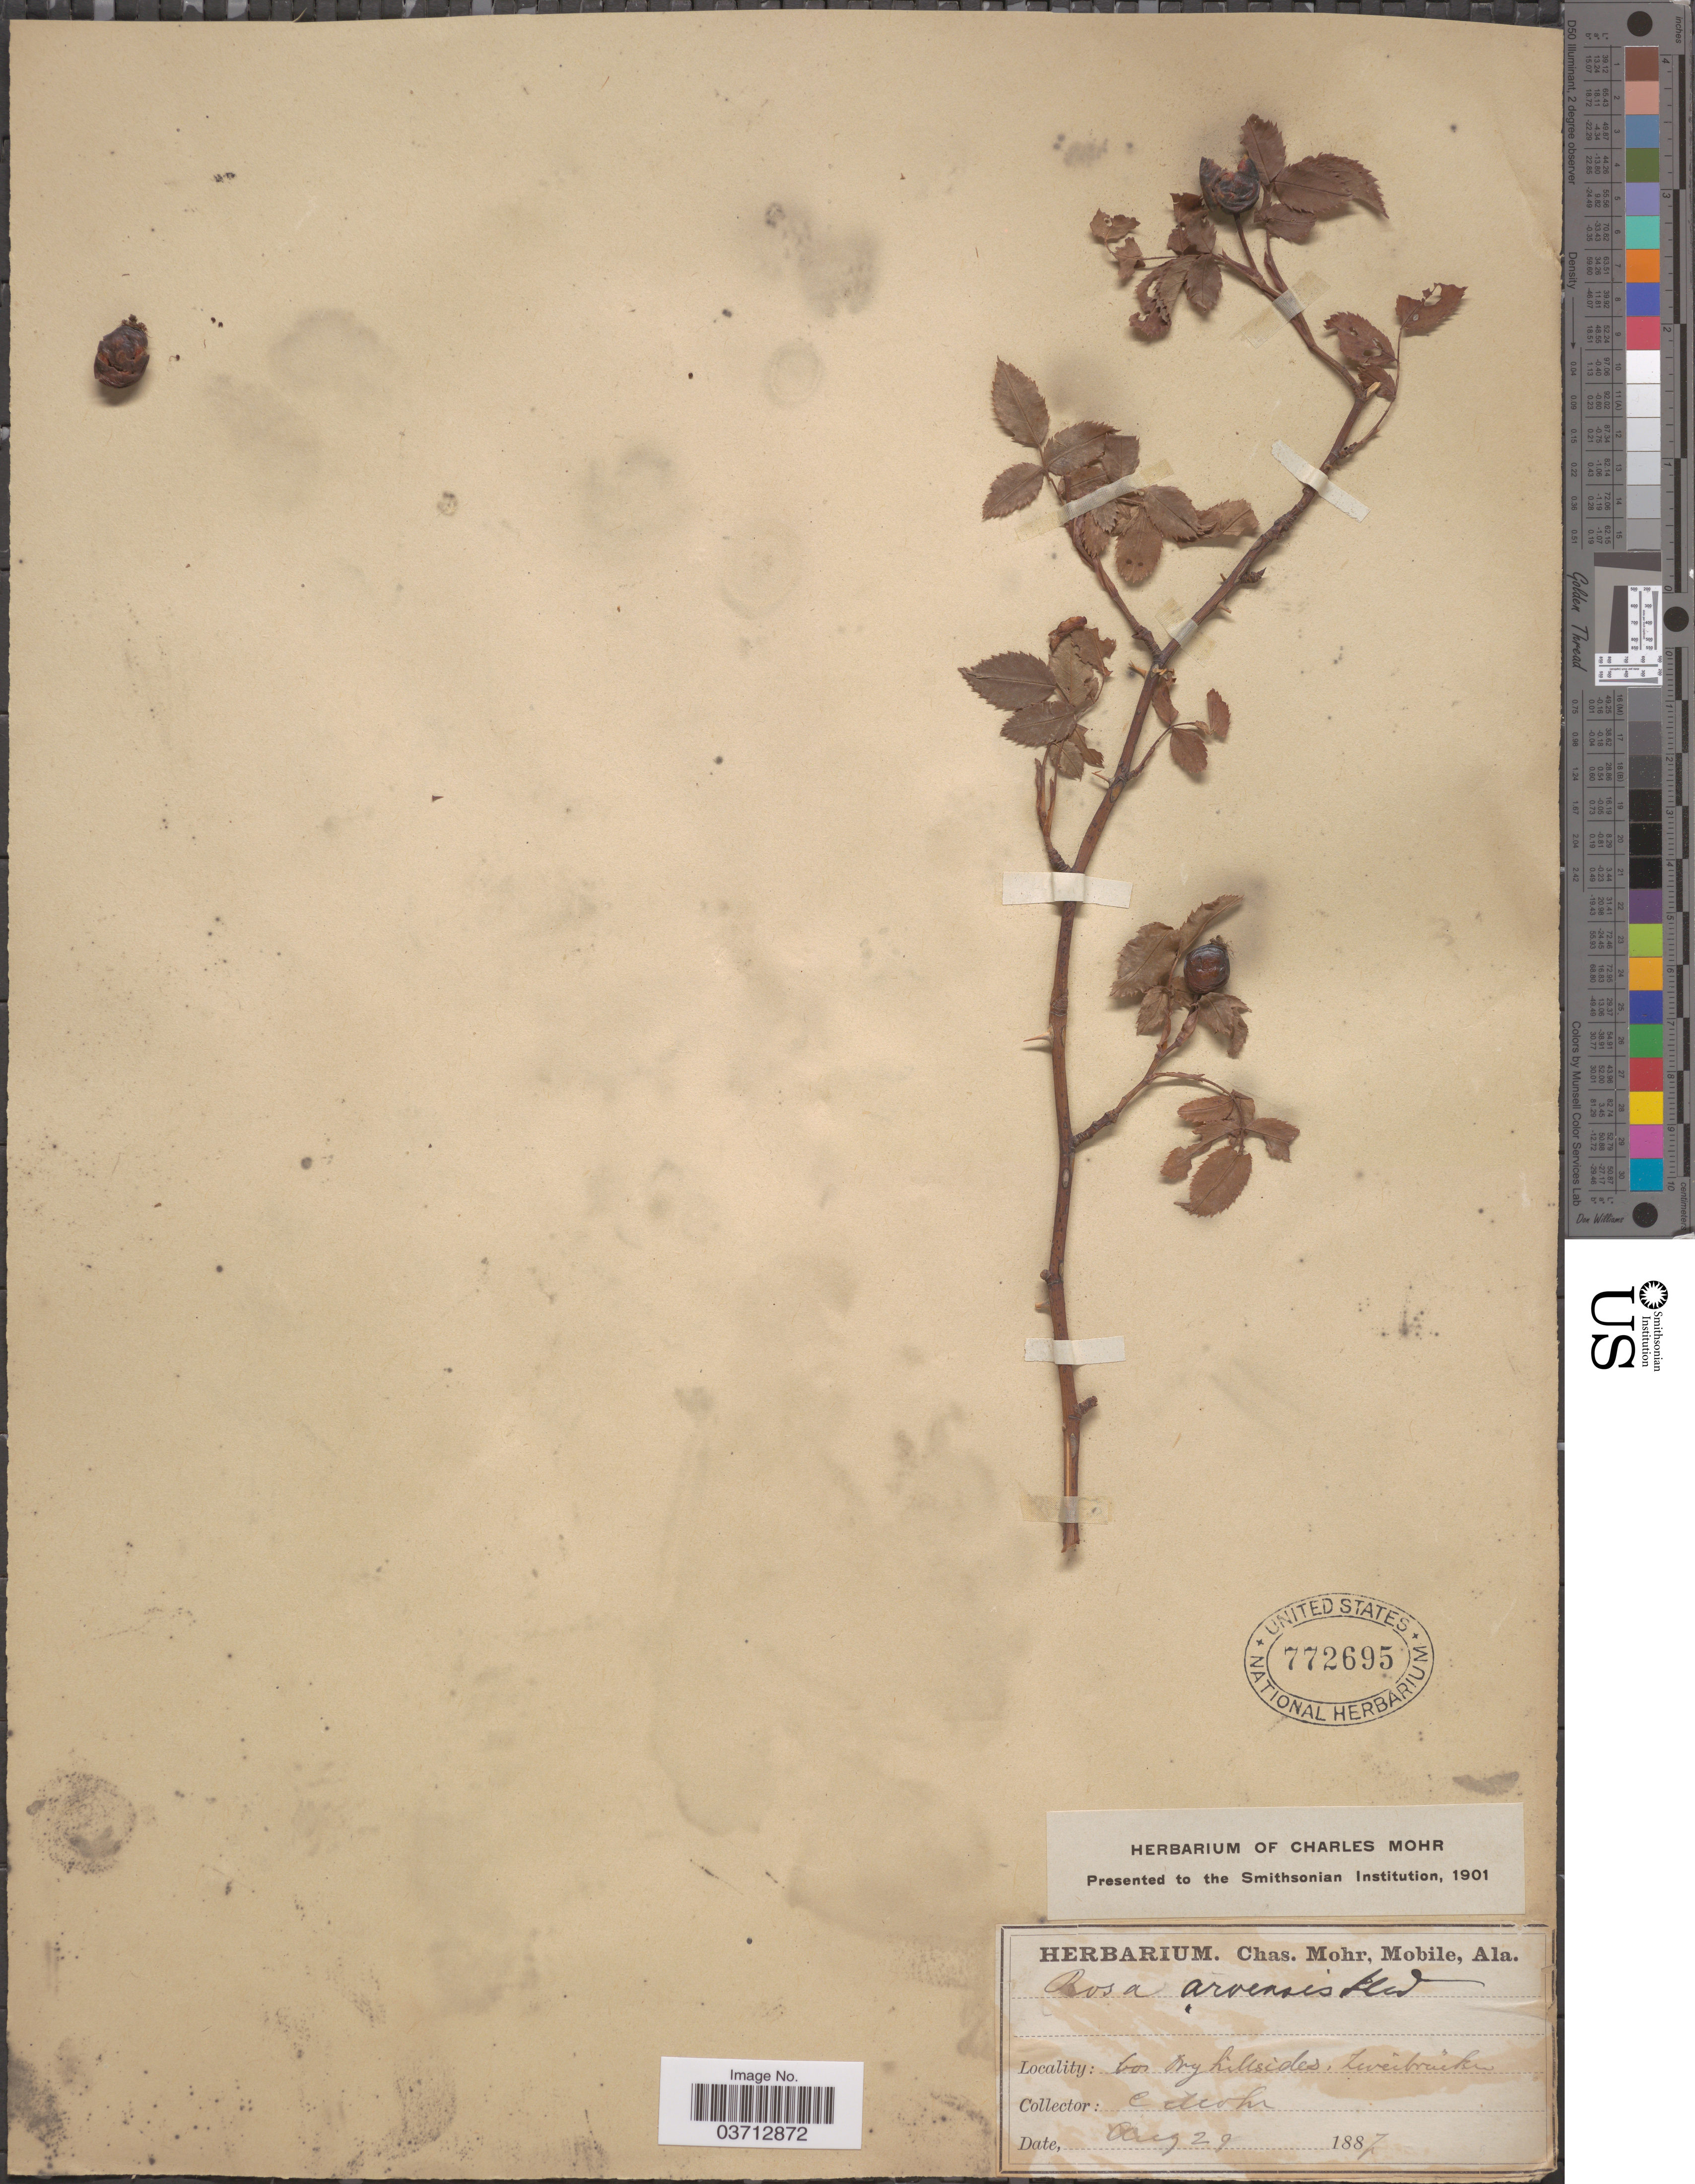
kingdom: Plantae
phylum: Tracheophyta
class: Magnoliopsida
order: Rosales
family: Rosaceae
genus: Rosa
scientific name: Rosa arvensis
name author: Huds.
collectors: Mohr, C. T. (herbarium)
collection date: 1887-08-29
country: Germany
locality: Zweibrücken.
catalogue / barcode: US 772695